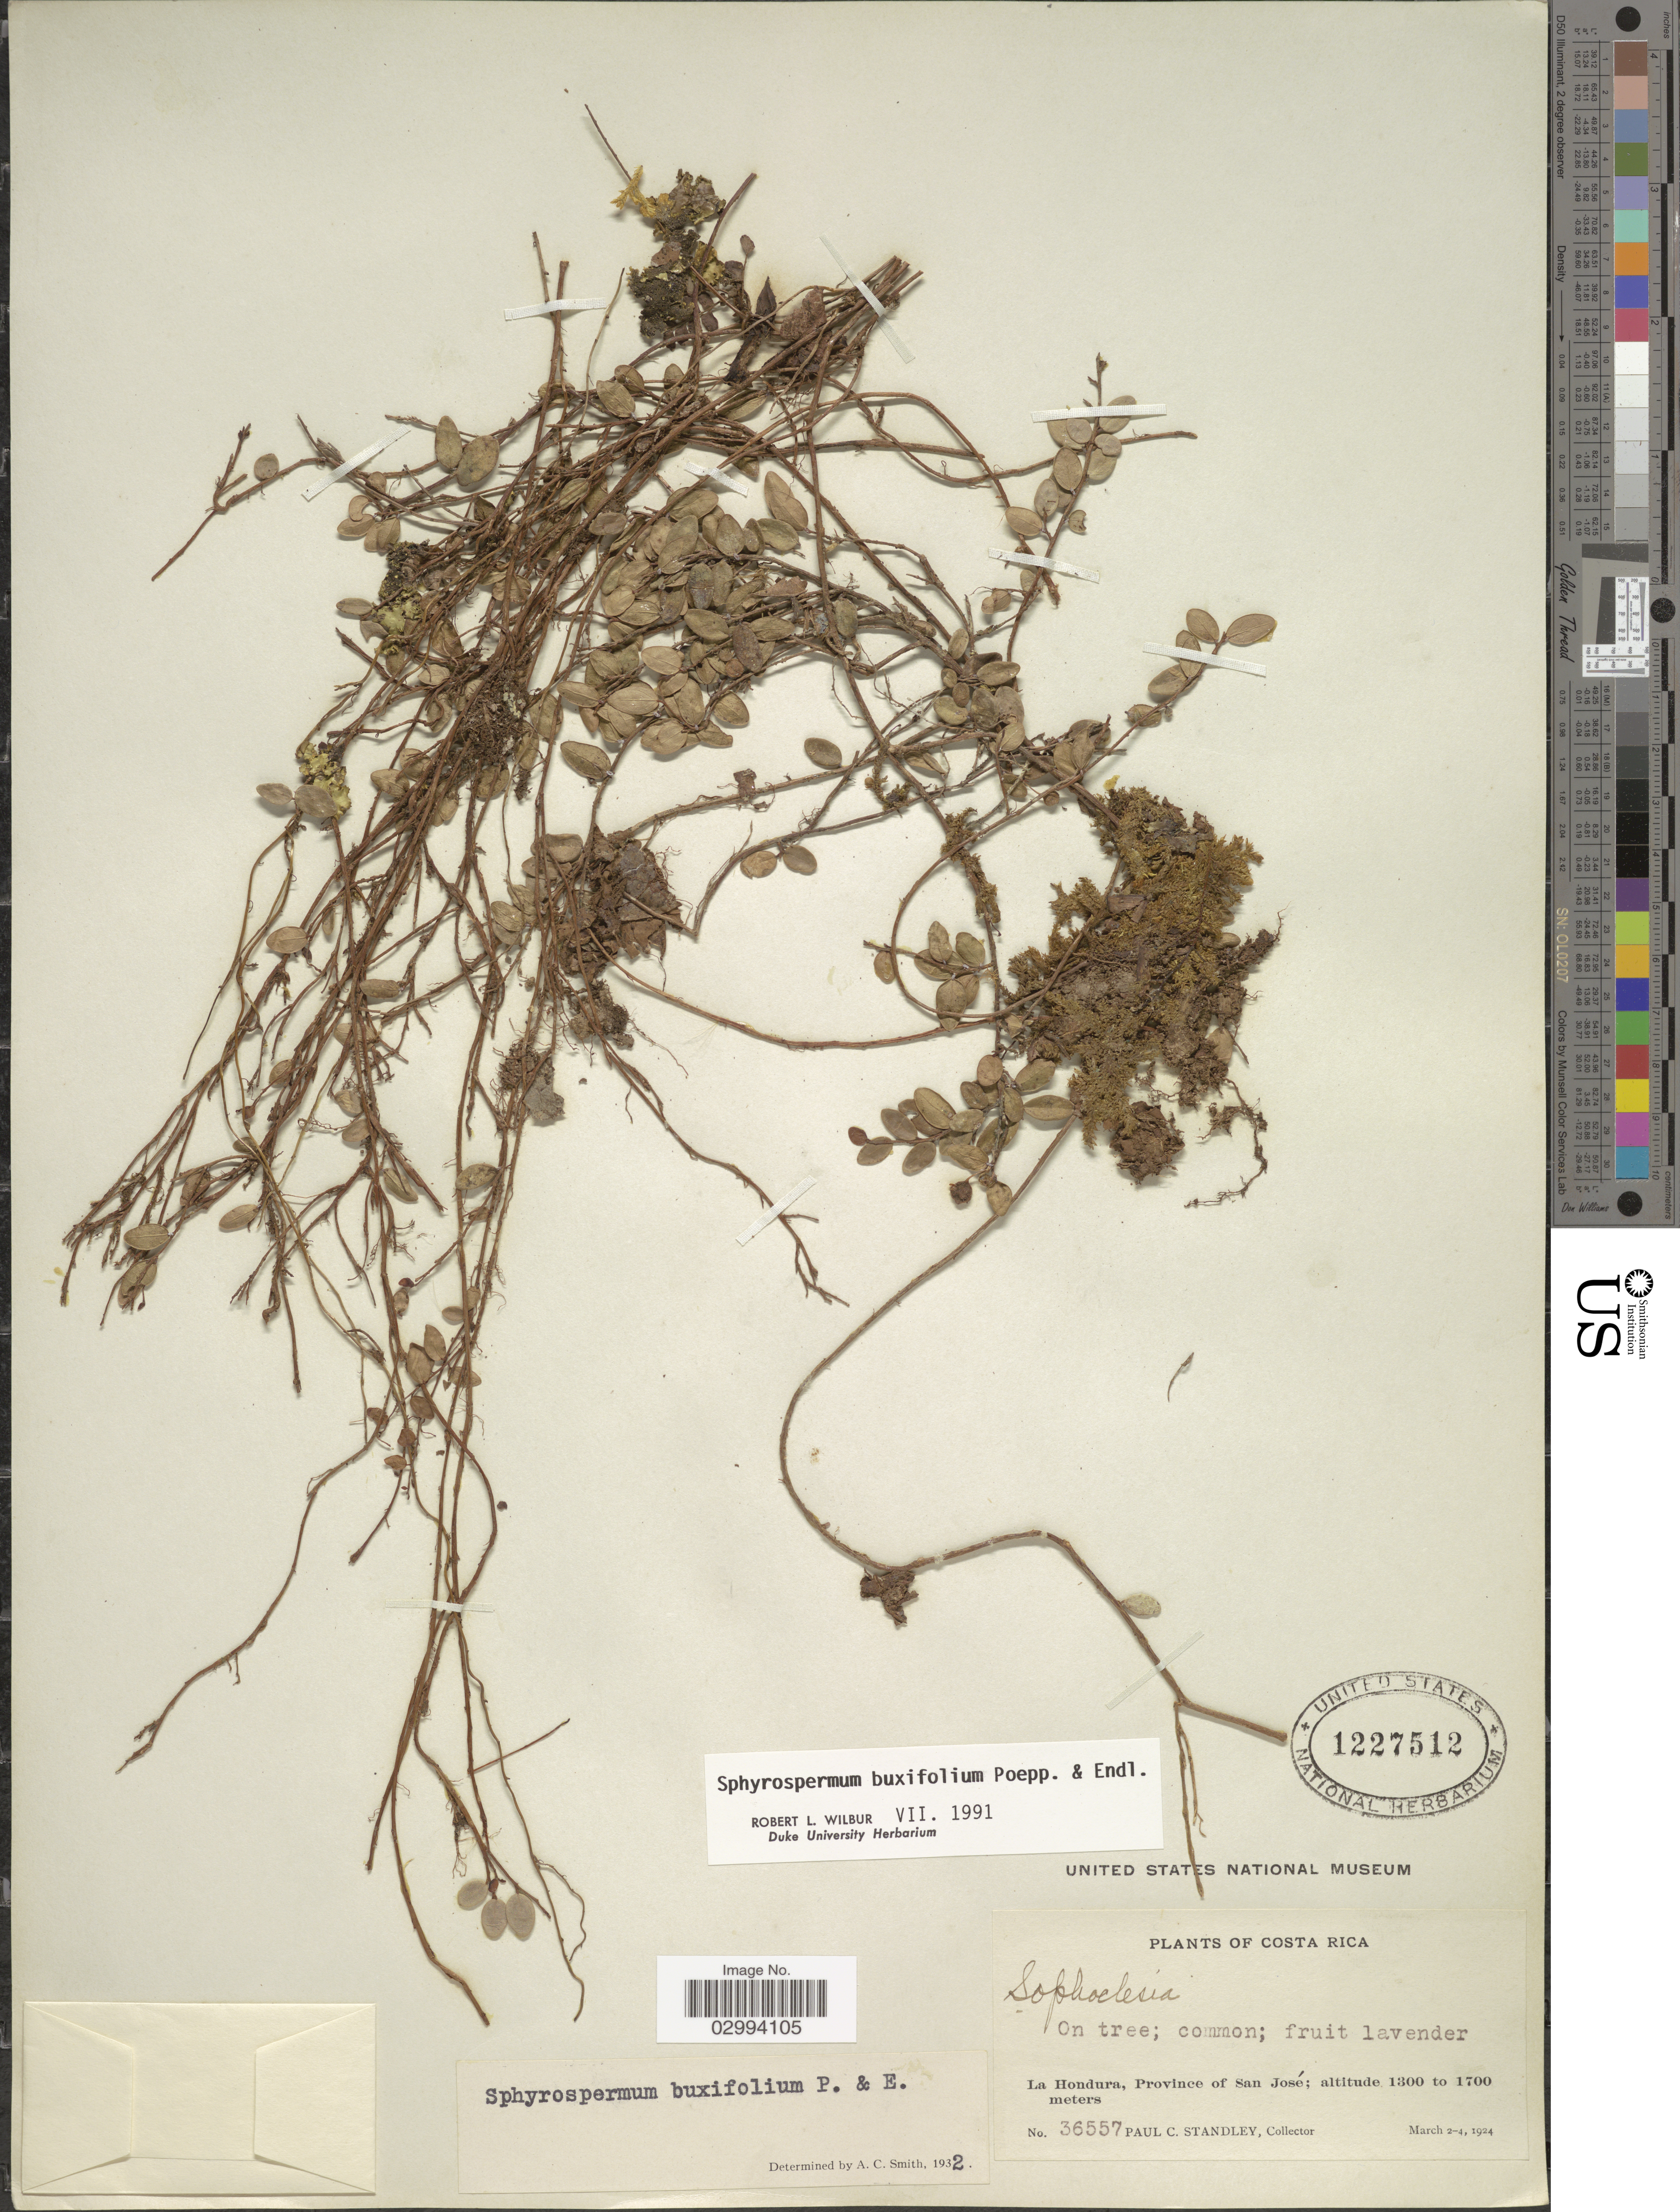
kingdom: Plantae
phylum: Tracheophyta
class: Magnoliopsida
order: Ericales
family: Ericaceae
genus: Sphyrospermum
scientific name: Sphyrospermum buxifolium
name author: Poepp. & Endl.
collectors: P. C. Standley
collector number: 36557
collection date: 1924-03-02/1924-03-04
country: Costa Rica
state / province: San José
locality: La Hondura.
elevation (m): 1300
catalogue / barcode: US 1227512